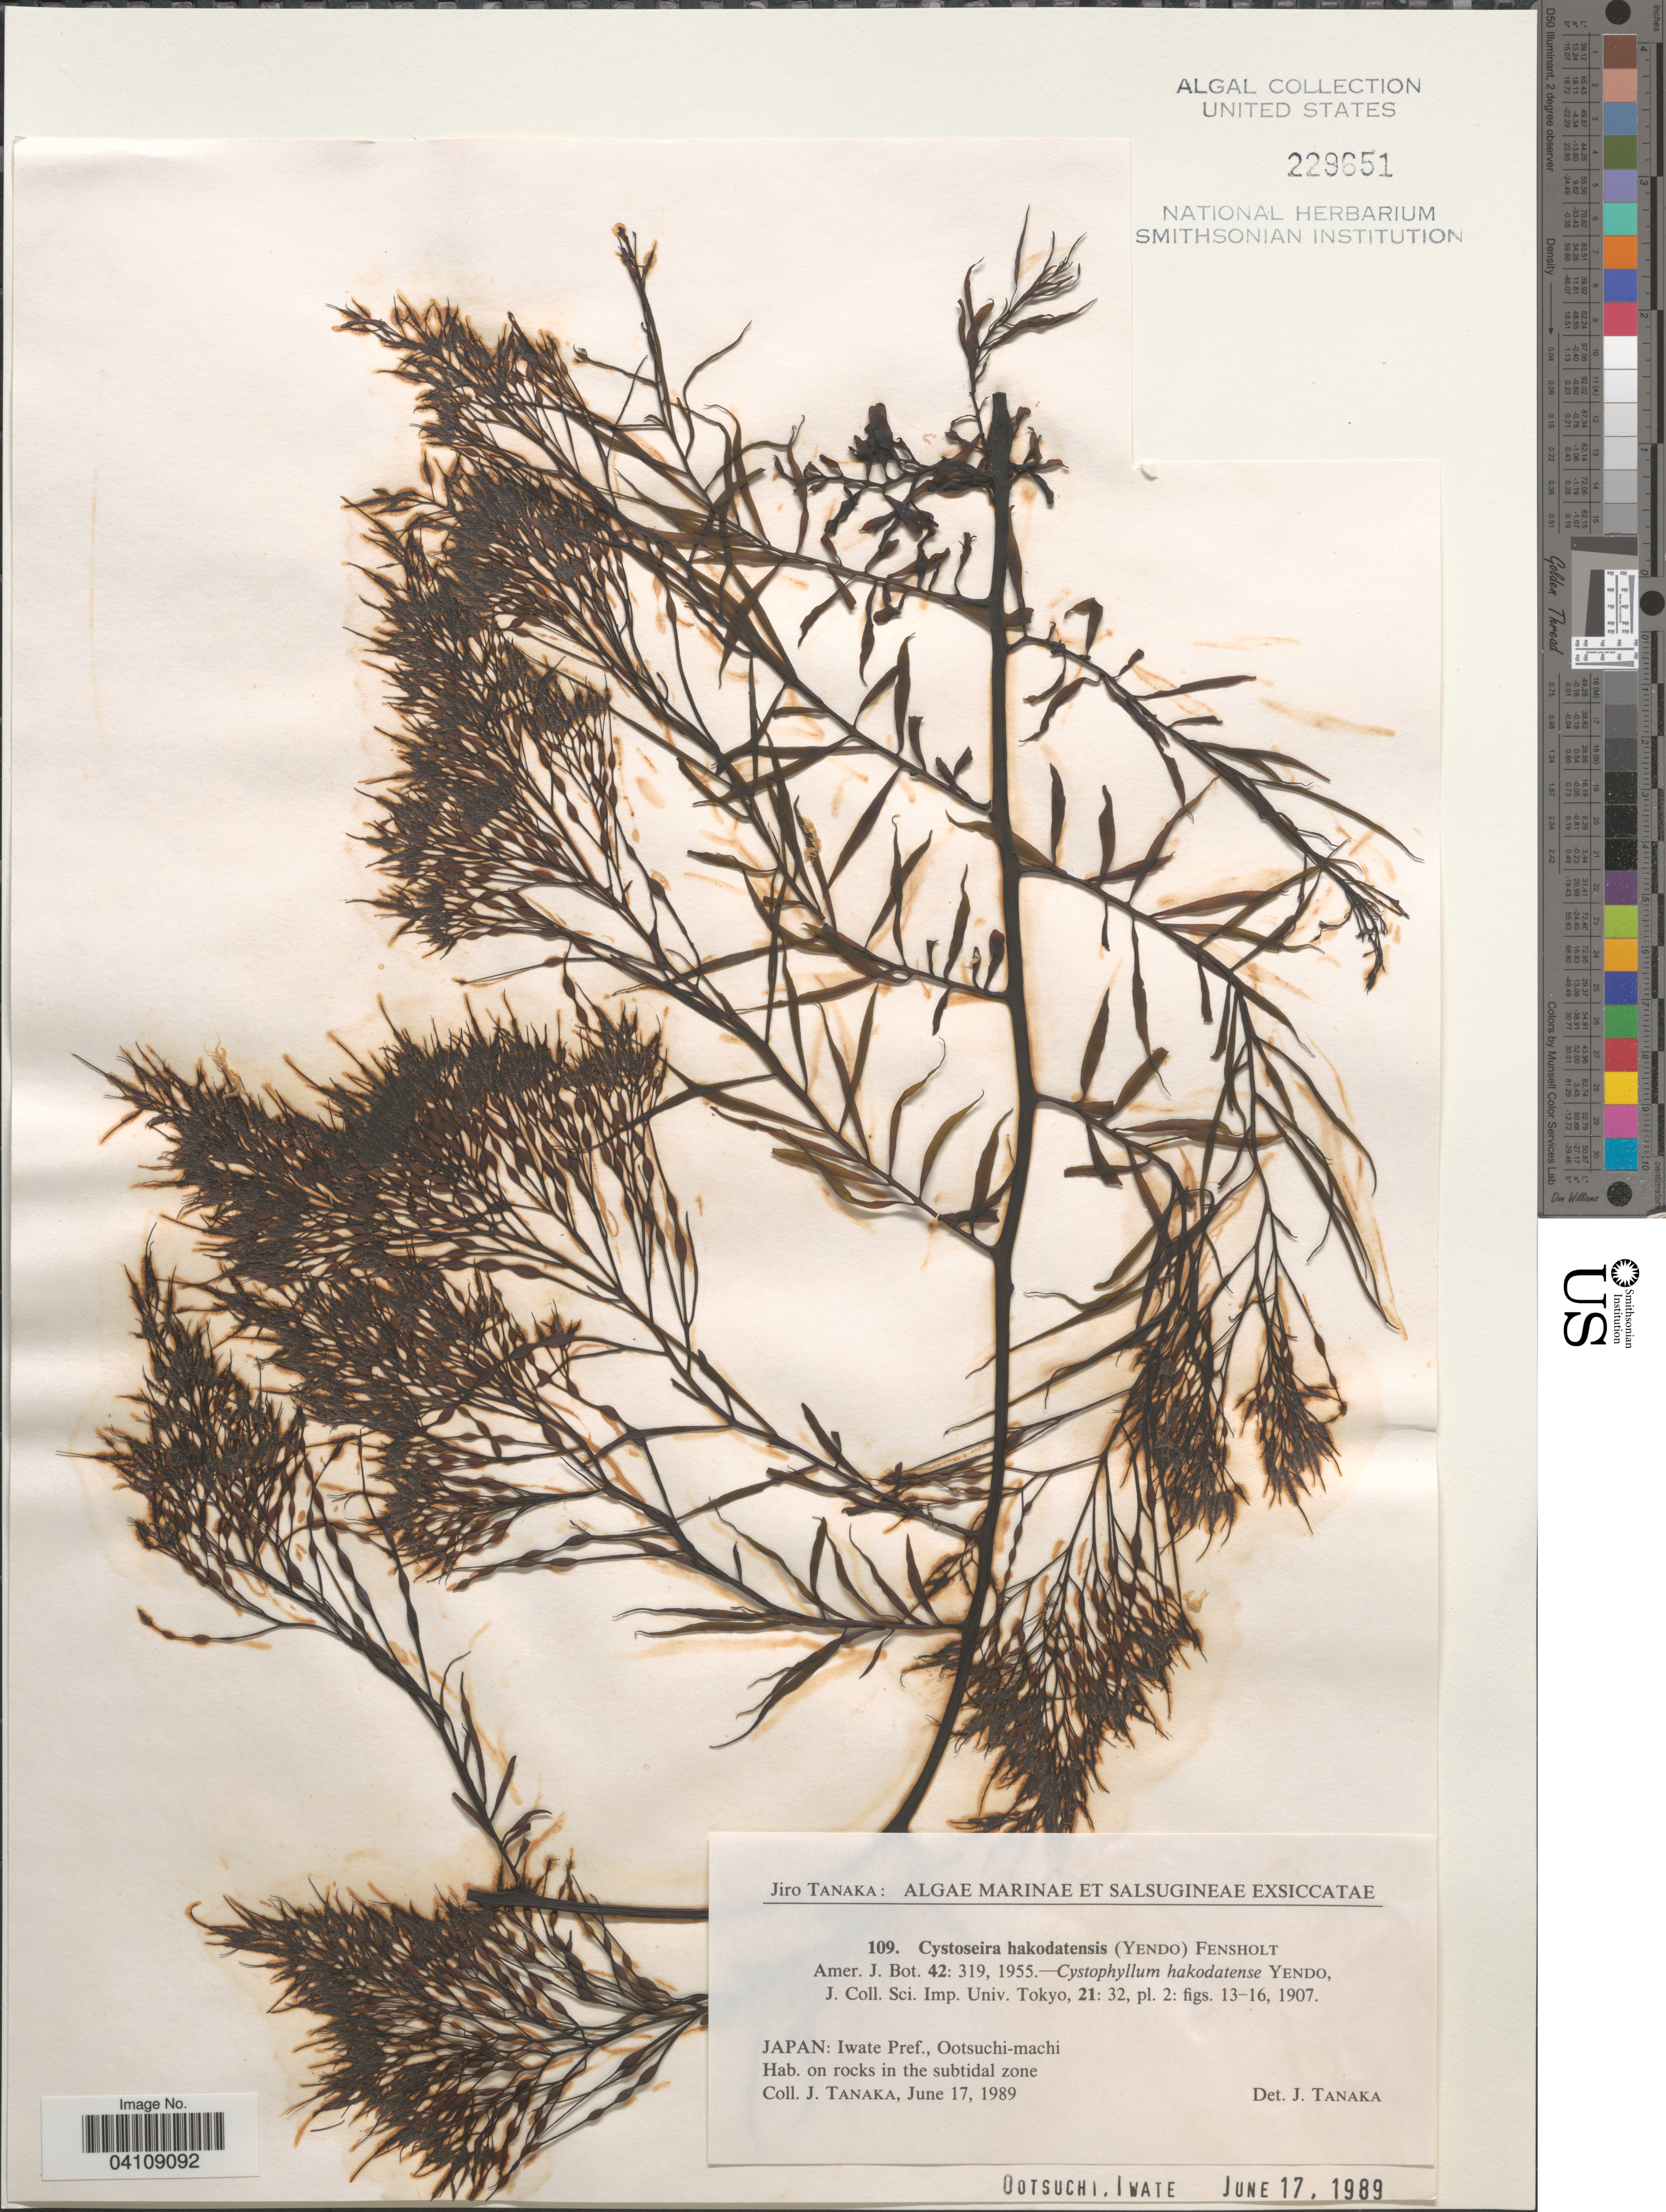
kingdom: Chromista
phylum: Ochrophyta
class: Phaeophyceae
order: Fucales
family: Sargassaceae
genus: Stephanocystis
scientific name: Stephanocystis hakodatensis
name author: (Yendo) Draisma et al.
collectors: J. Tanaka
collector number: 109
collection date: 1989-06-17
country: Japan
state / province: Iwate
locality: Iwate Pref., Ootsuchi-machi.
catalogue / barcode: US 229651